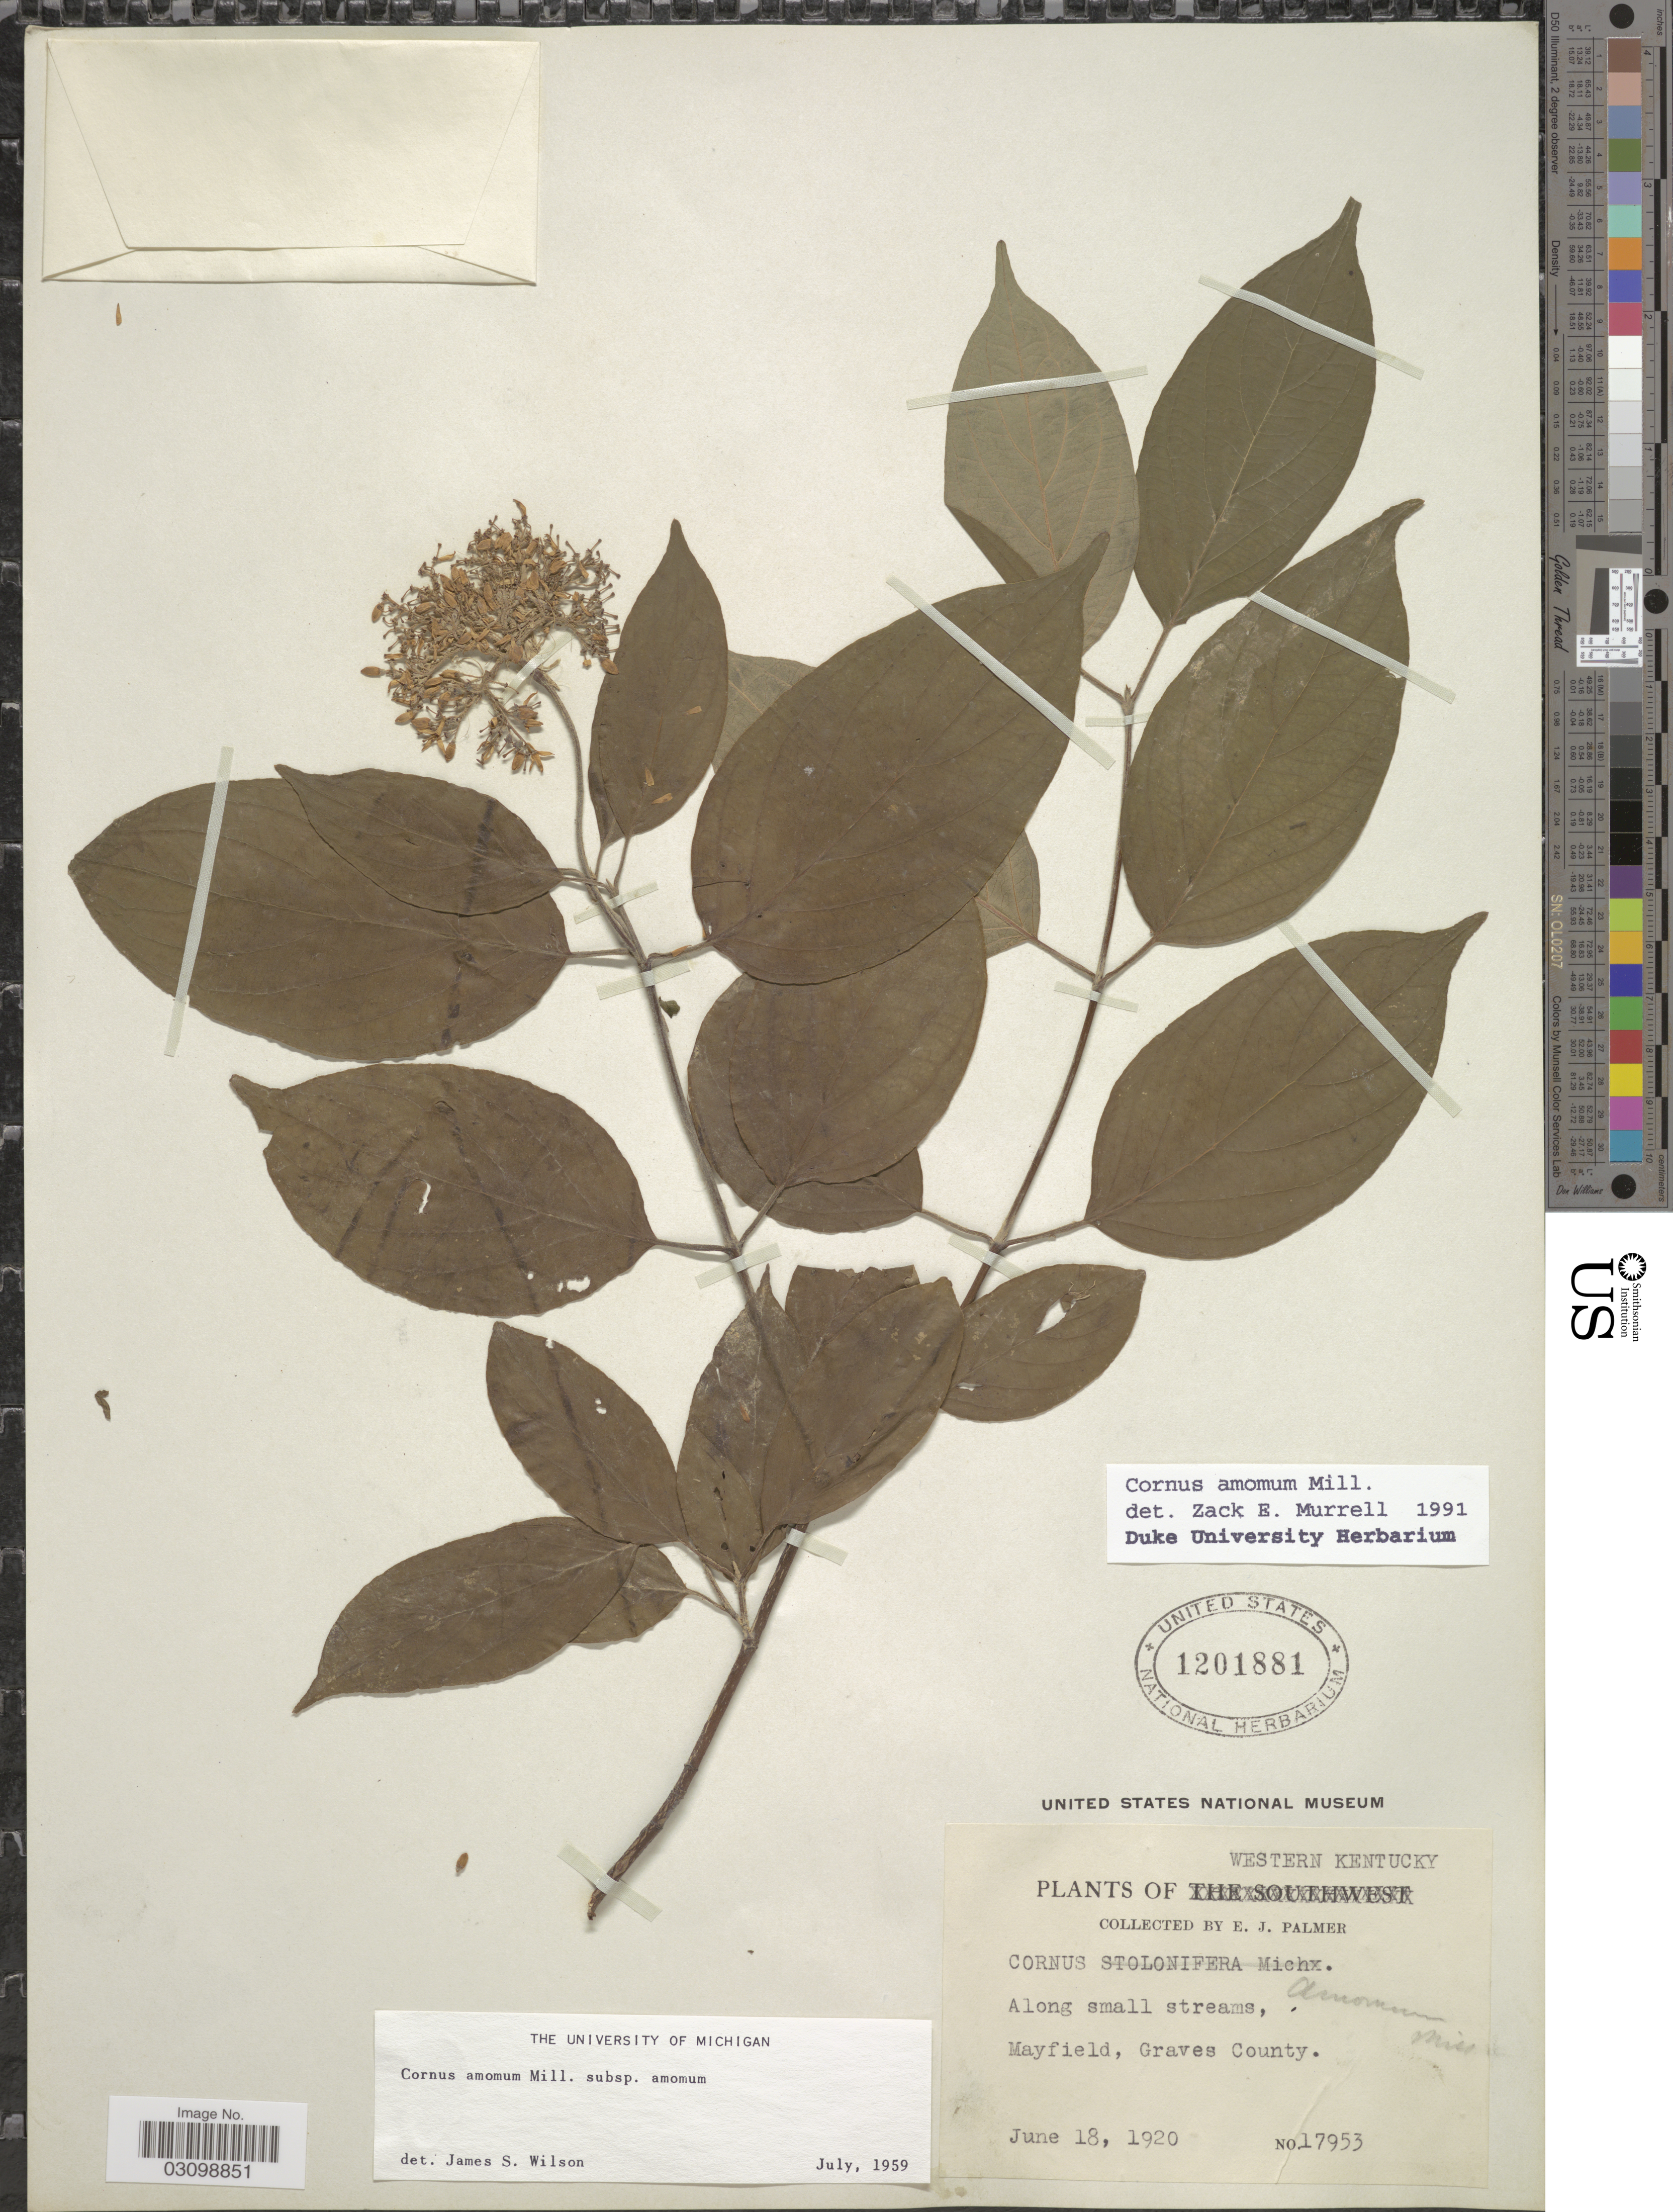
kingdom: Plantae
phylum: Tracheophyta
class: Magnoliopsida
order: Cornales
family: Cornaceae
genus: Cornus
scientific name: Cornus amomum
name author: Mill.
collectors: E. J. Palmer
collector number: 17953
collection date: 1920-06-18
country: United States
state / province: Kentucky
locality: Western Kentucky. Along small streams, Mayfield, Graves County.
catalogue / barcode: US 1201881